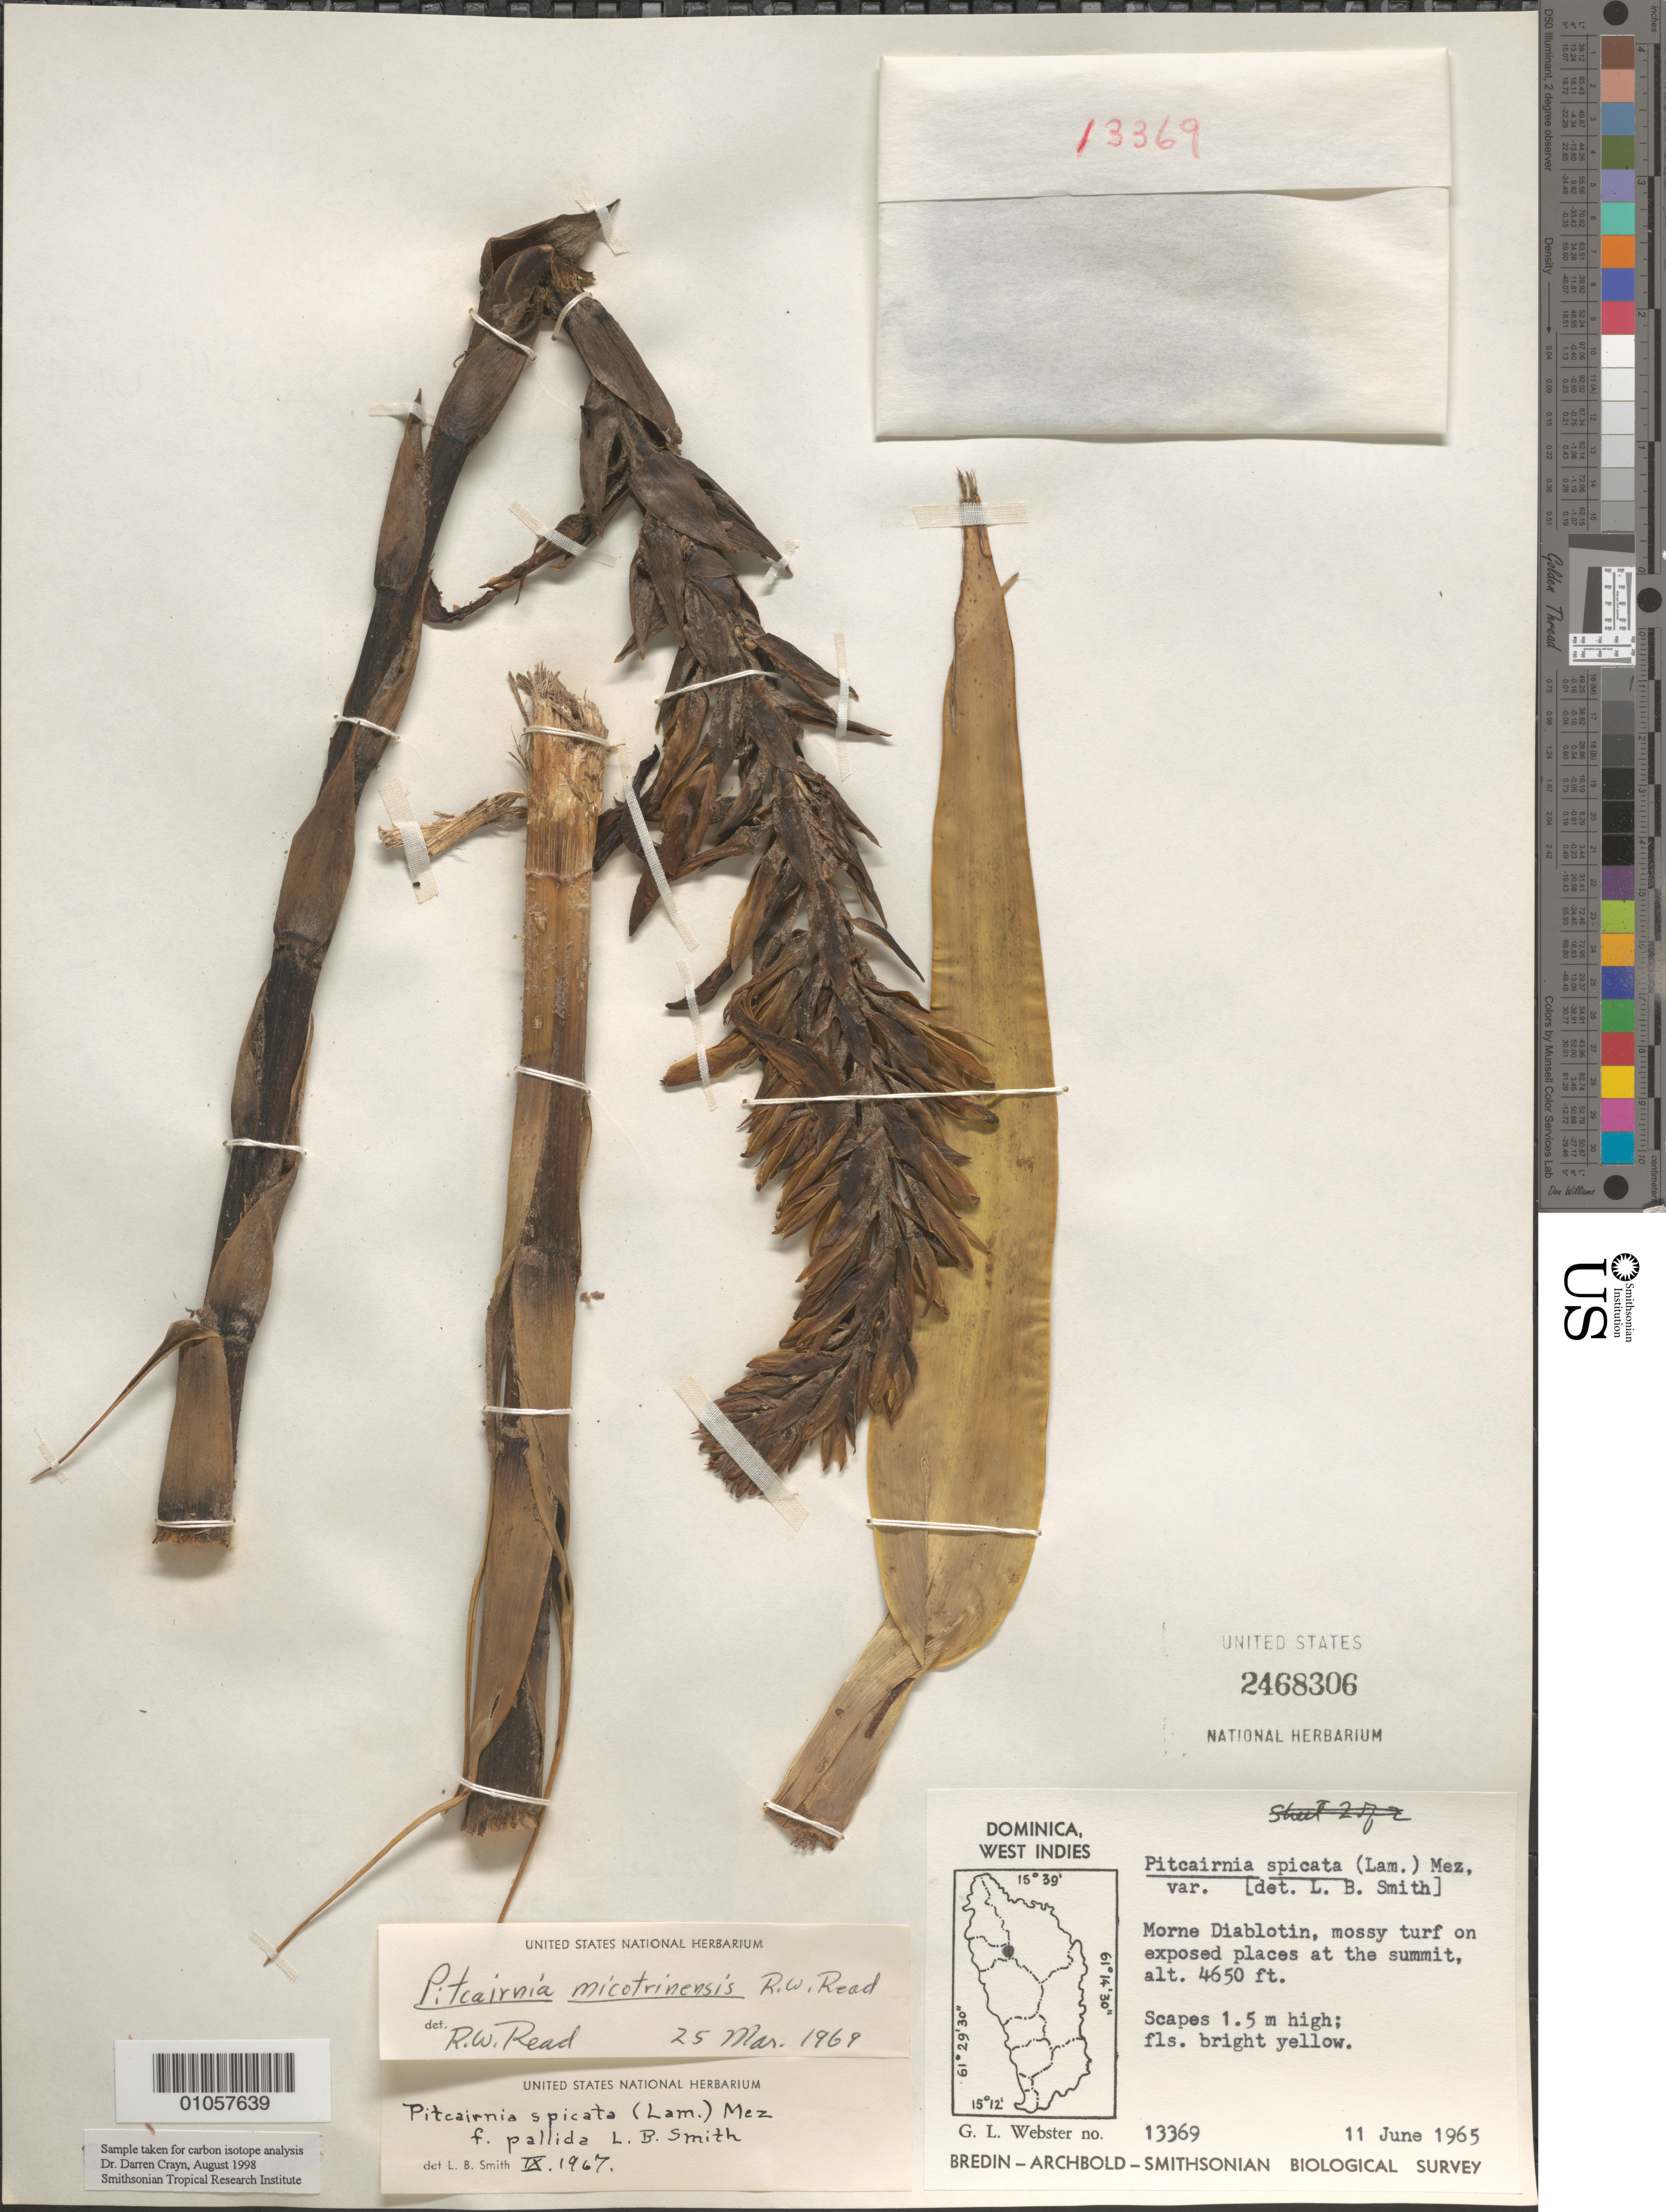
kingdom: Plantae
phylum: Tracheophyta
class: Liliopsida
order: Poales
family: Bromeliaceae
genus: Pitcairnia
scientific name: Pitcairnia micotrinensis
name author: Read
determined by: Read, Robert W., (US), NMNH (UNITED STATES)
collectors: G. L. Webster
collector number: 13369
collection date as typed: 11 Jun 1965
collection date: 1965-06-11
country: Dominica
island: Dominica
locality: Morne Diablotin, at summit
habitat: Mossy turf on exposed places at summit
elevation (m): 1417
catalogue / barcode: US 2468306